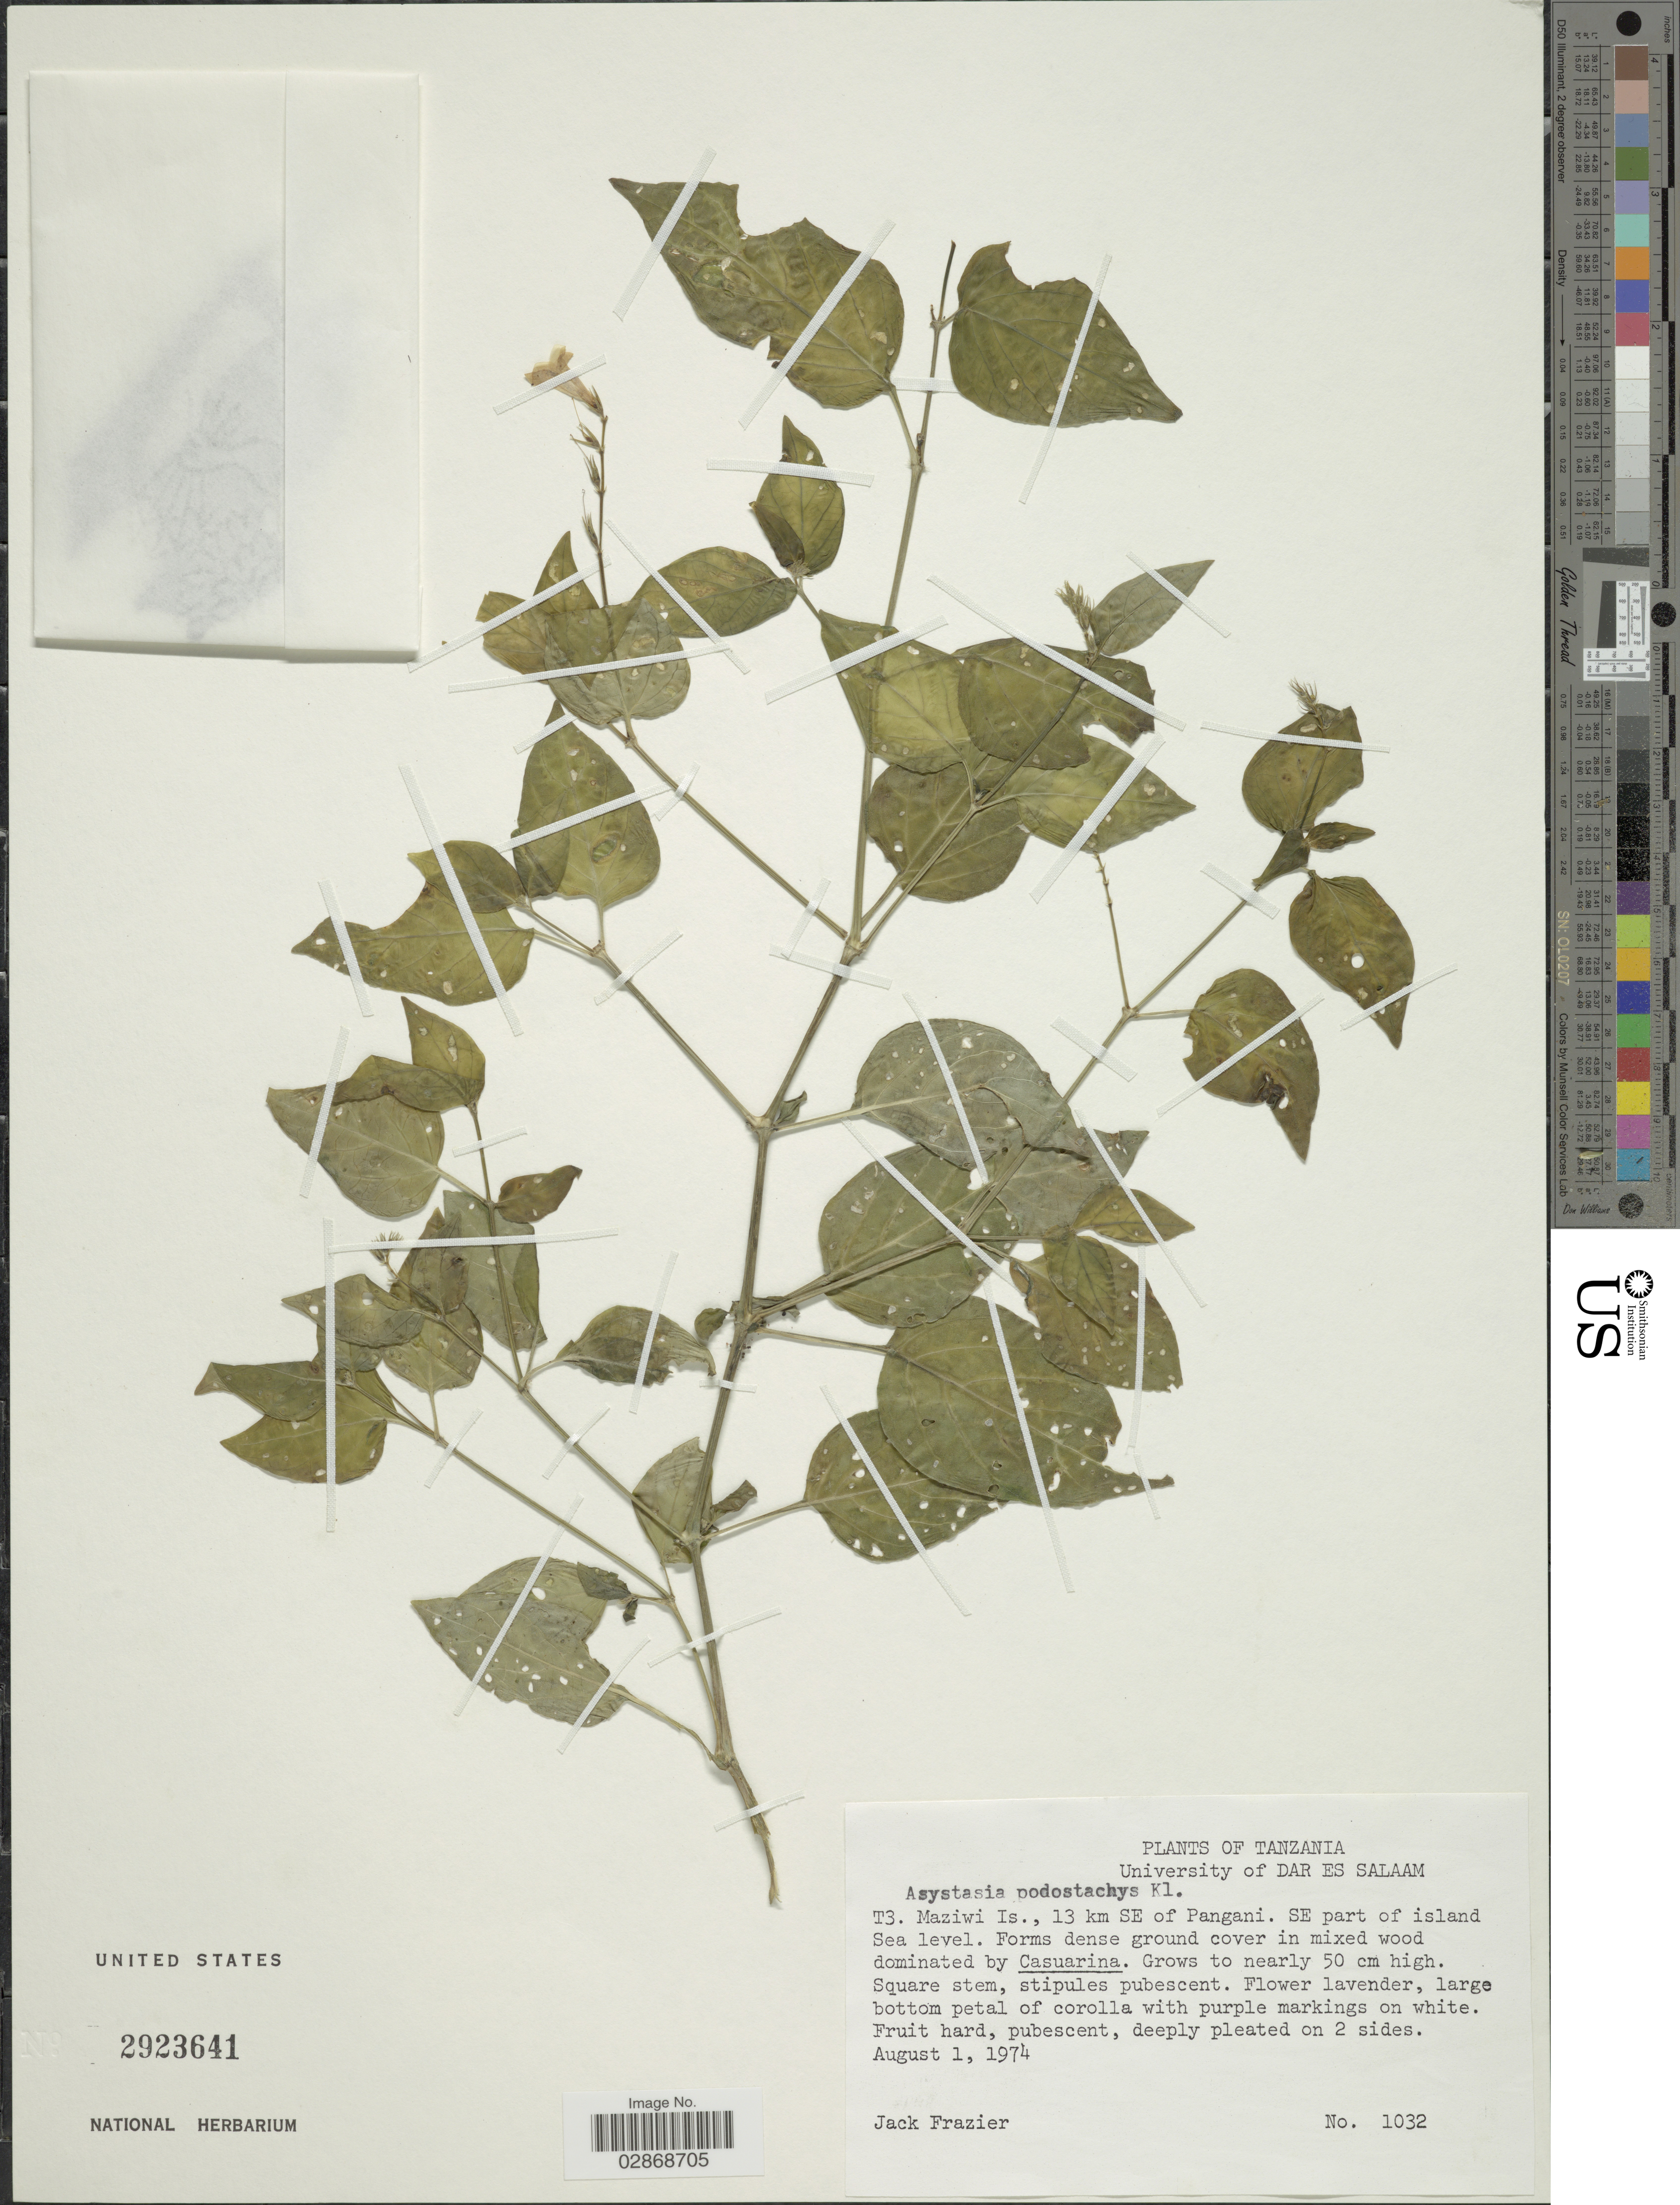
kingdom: Plantae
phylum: Tracheophyta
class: Magnoliopsida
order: Lamiales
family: Acanthaceae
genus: Asystasia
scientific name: Asystasia gangetica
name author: (L.) T. Anderson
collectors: J. Frazier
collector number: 1032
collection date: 1974-08-01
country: Tanzania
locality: T3. Maziwi Is., 13 km SE of Pangani. SE part of island.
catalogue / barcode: US 2923641